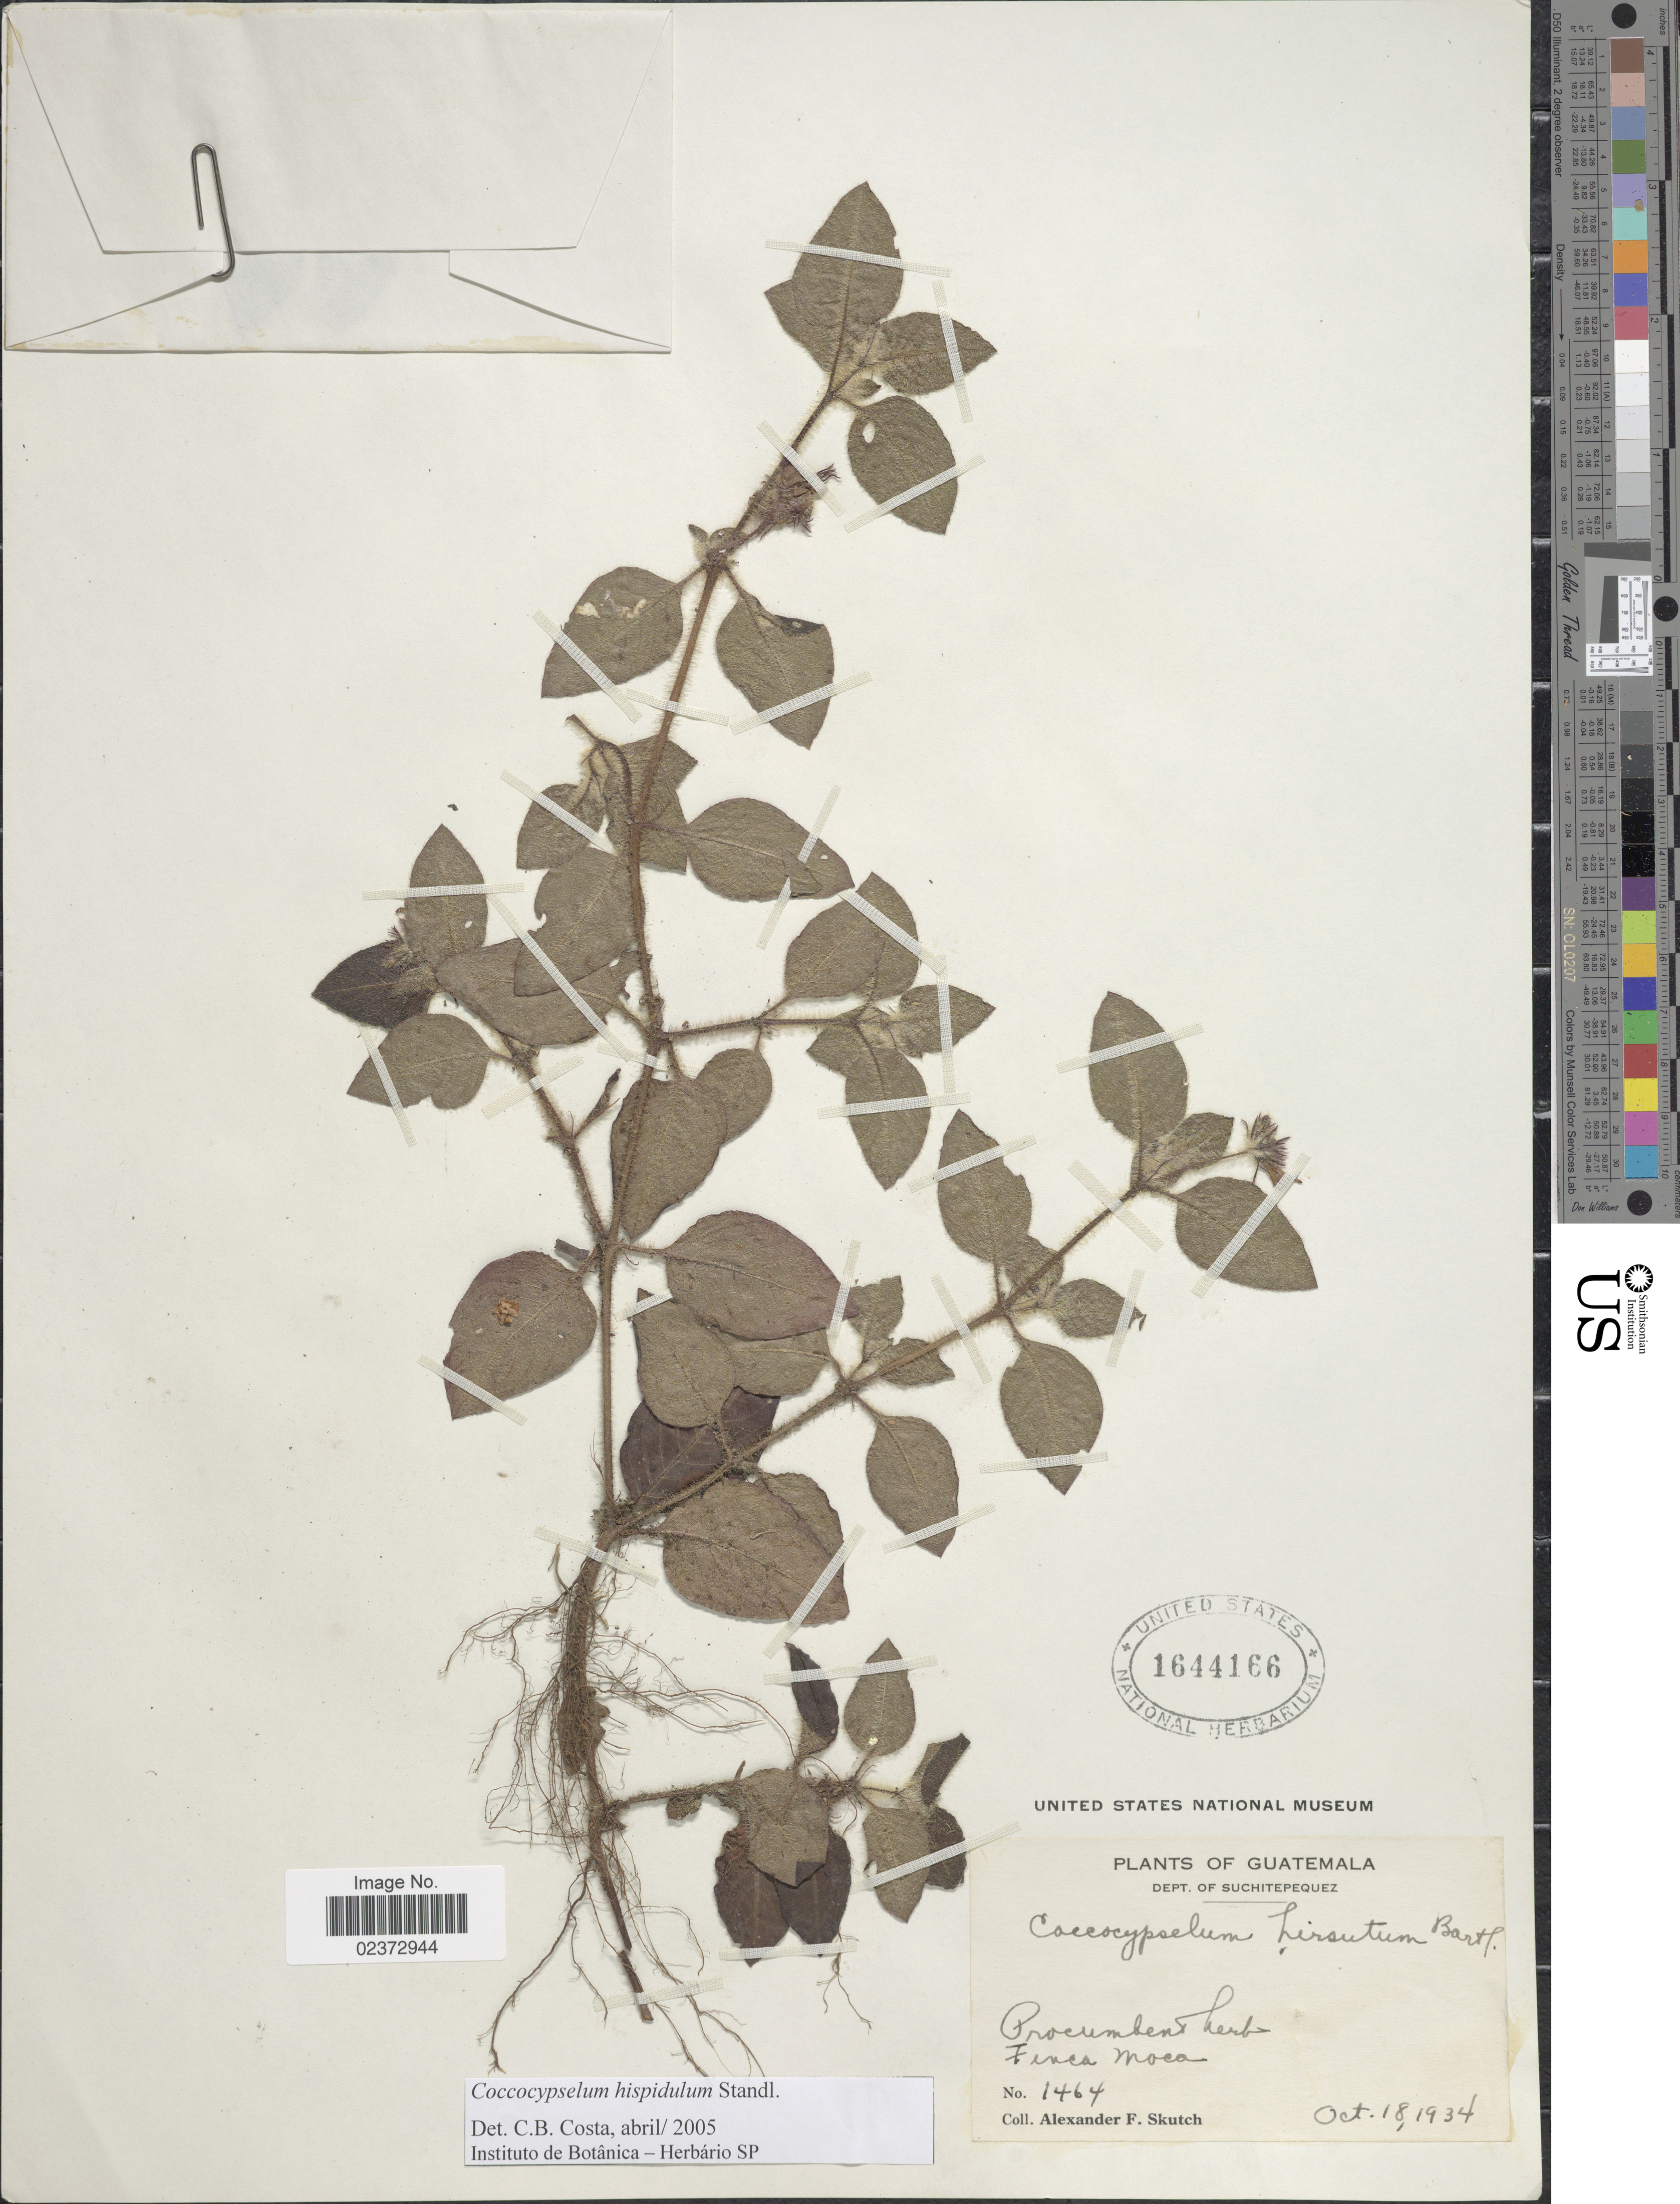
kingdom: Plantae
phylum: Tracheophyta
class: Magnoliopsida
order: Gentianales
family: Rubiaceae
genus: Coccocypselum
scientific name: Coccocypselum hispidulum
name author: (Standl.) Standl.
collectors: A. F. Skutch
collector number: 1464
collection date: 1934-10-18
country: Guatemala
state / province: Suchitepéquez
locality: Dept. of Suchitepequez, Finca Moca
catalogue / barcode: US 1644166